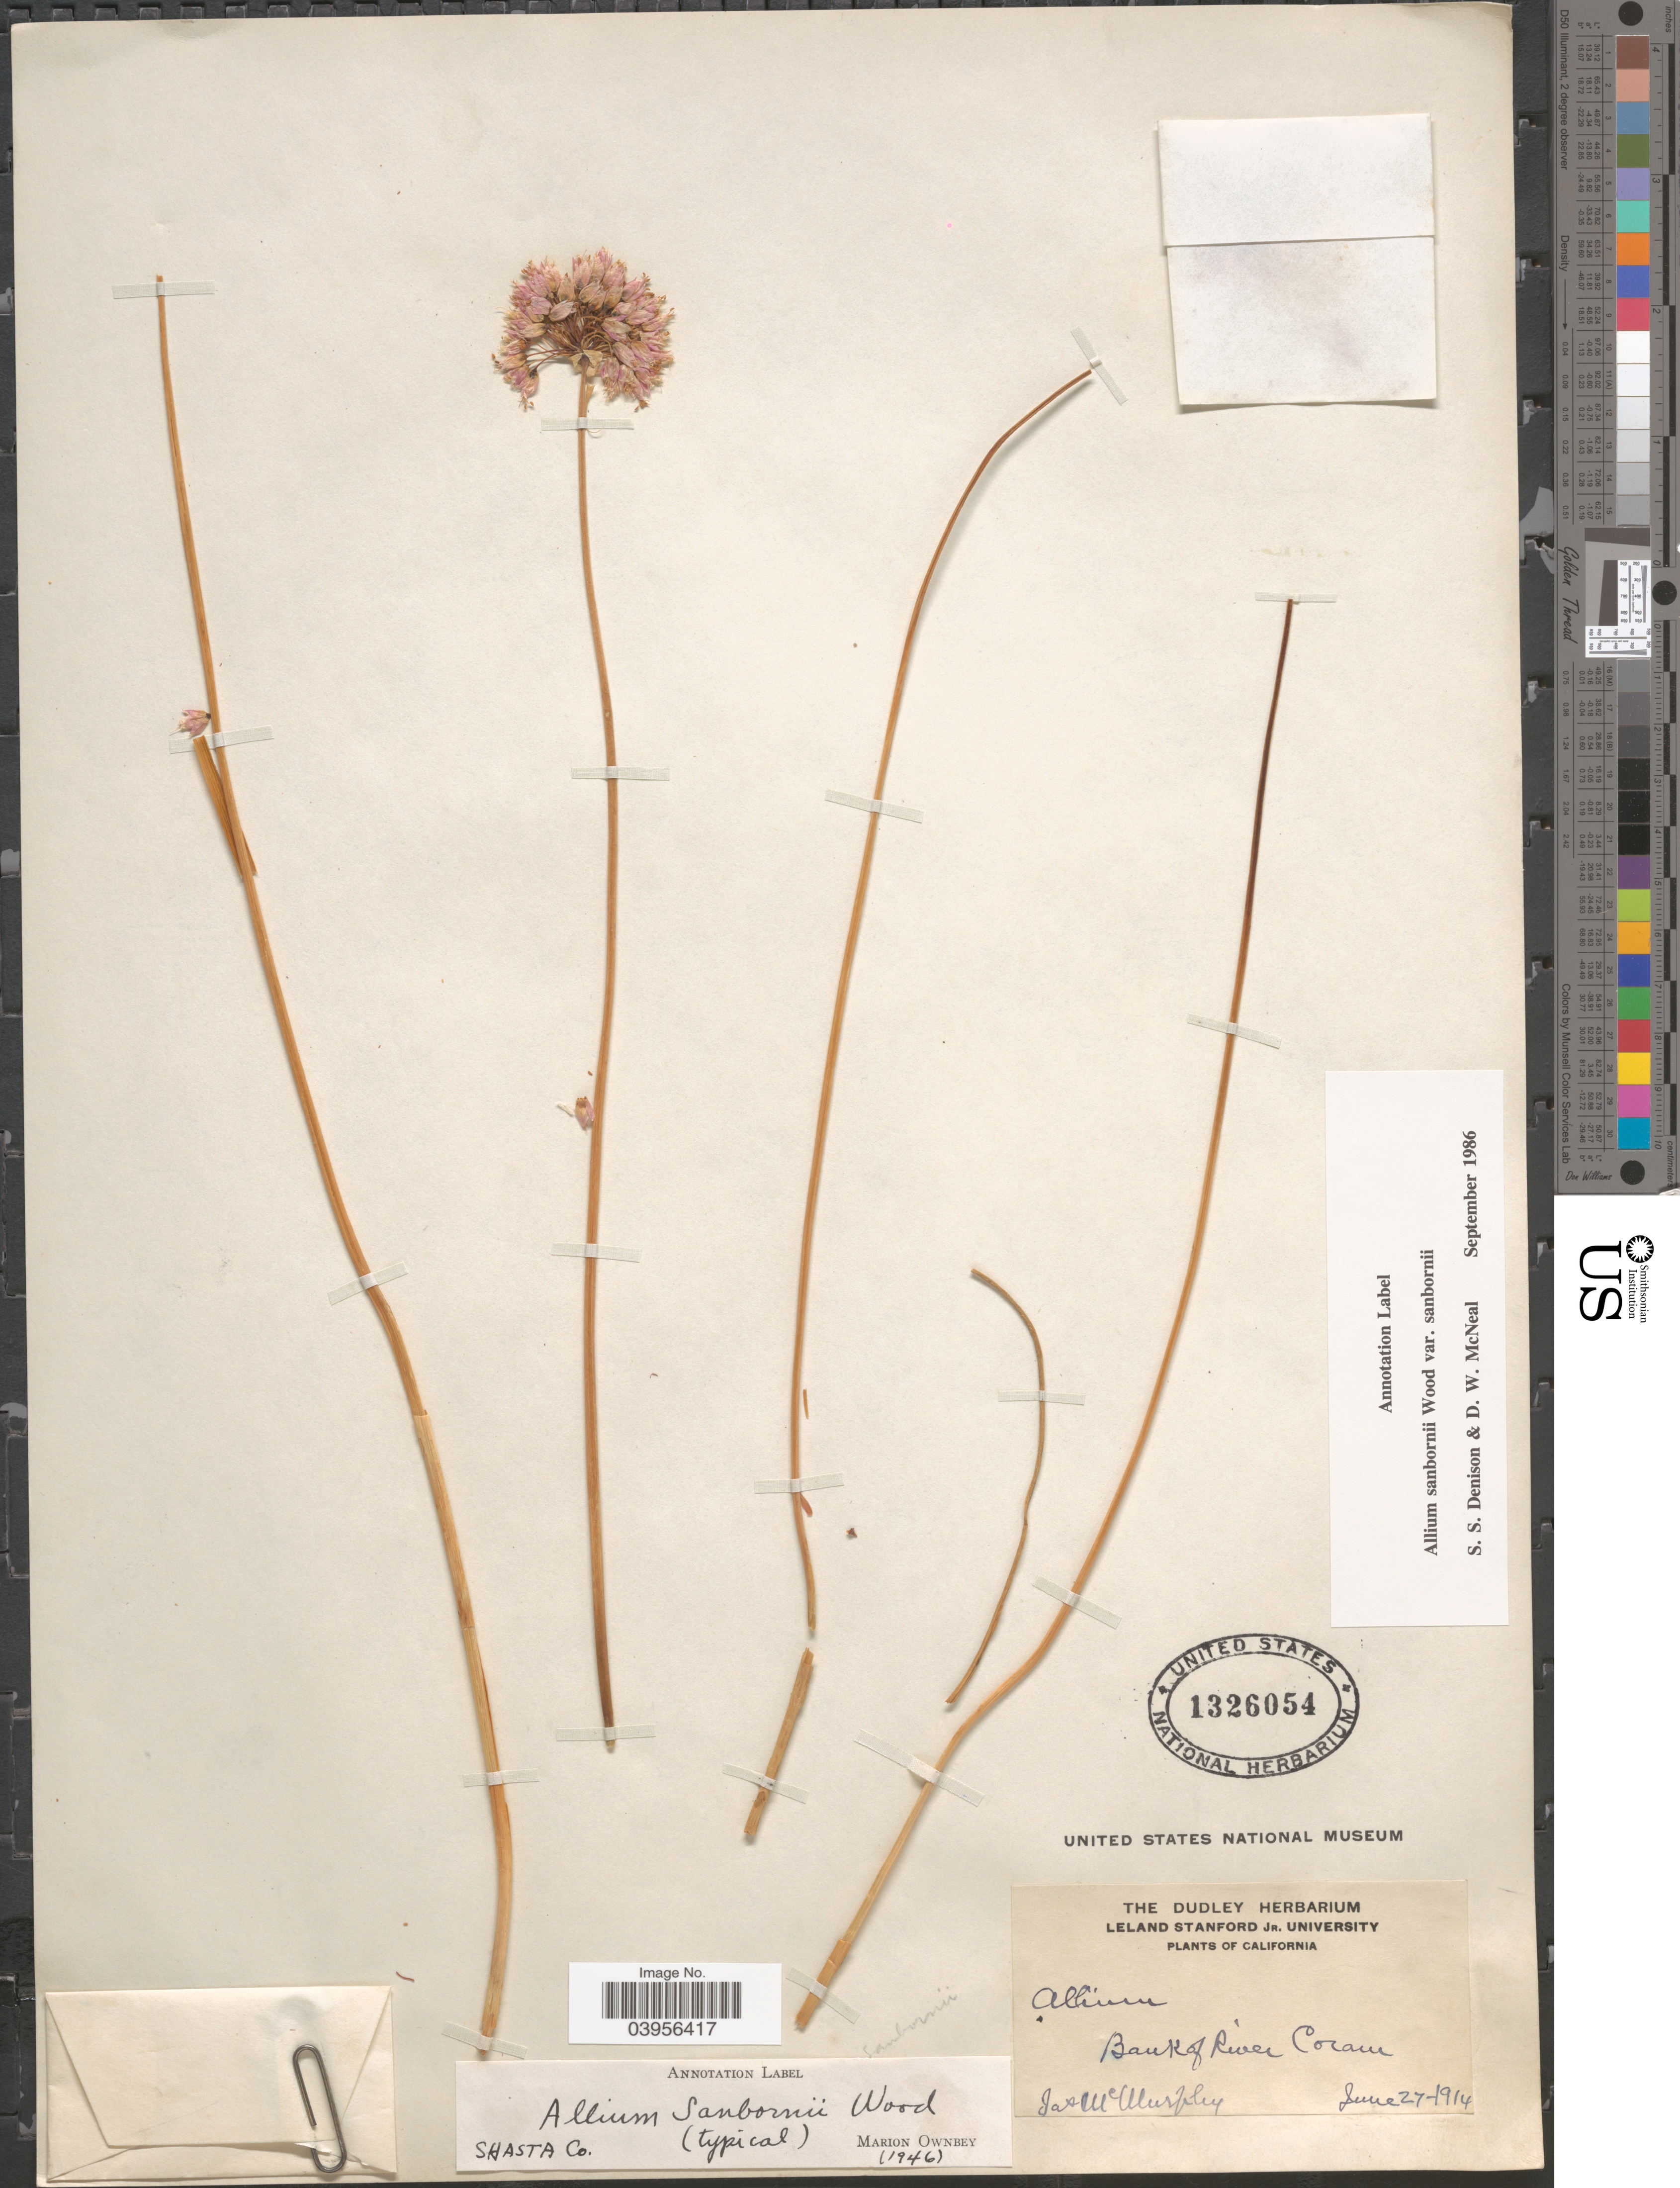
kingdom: Plantae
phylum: Tracheophyta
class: Liliopsida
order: Asparagales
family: Amaryllidaceae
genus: Allium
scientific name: Allium sanbornii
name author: Alph. Wood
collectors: J. McMurphy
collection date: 1914-06-27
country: United States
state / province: California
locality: Bank of River Coram.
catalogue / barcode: US 1326054